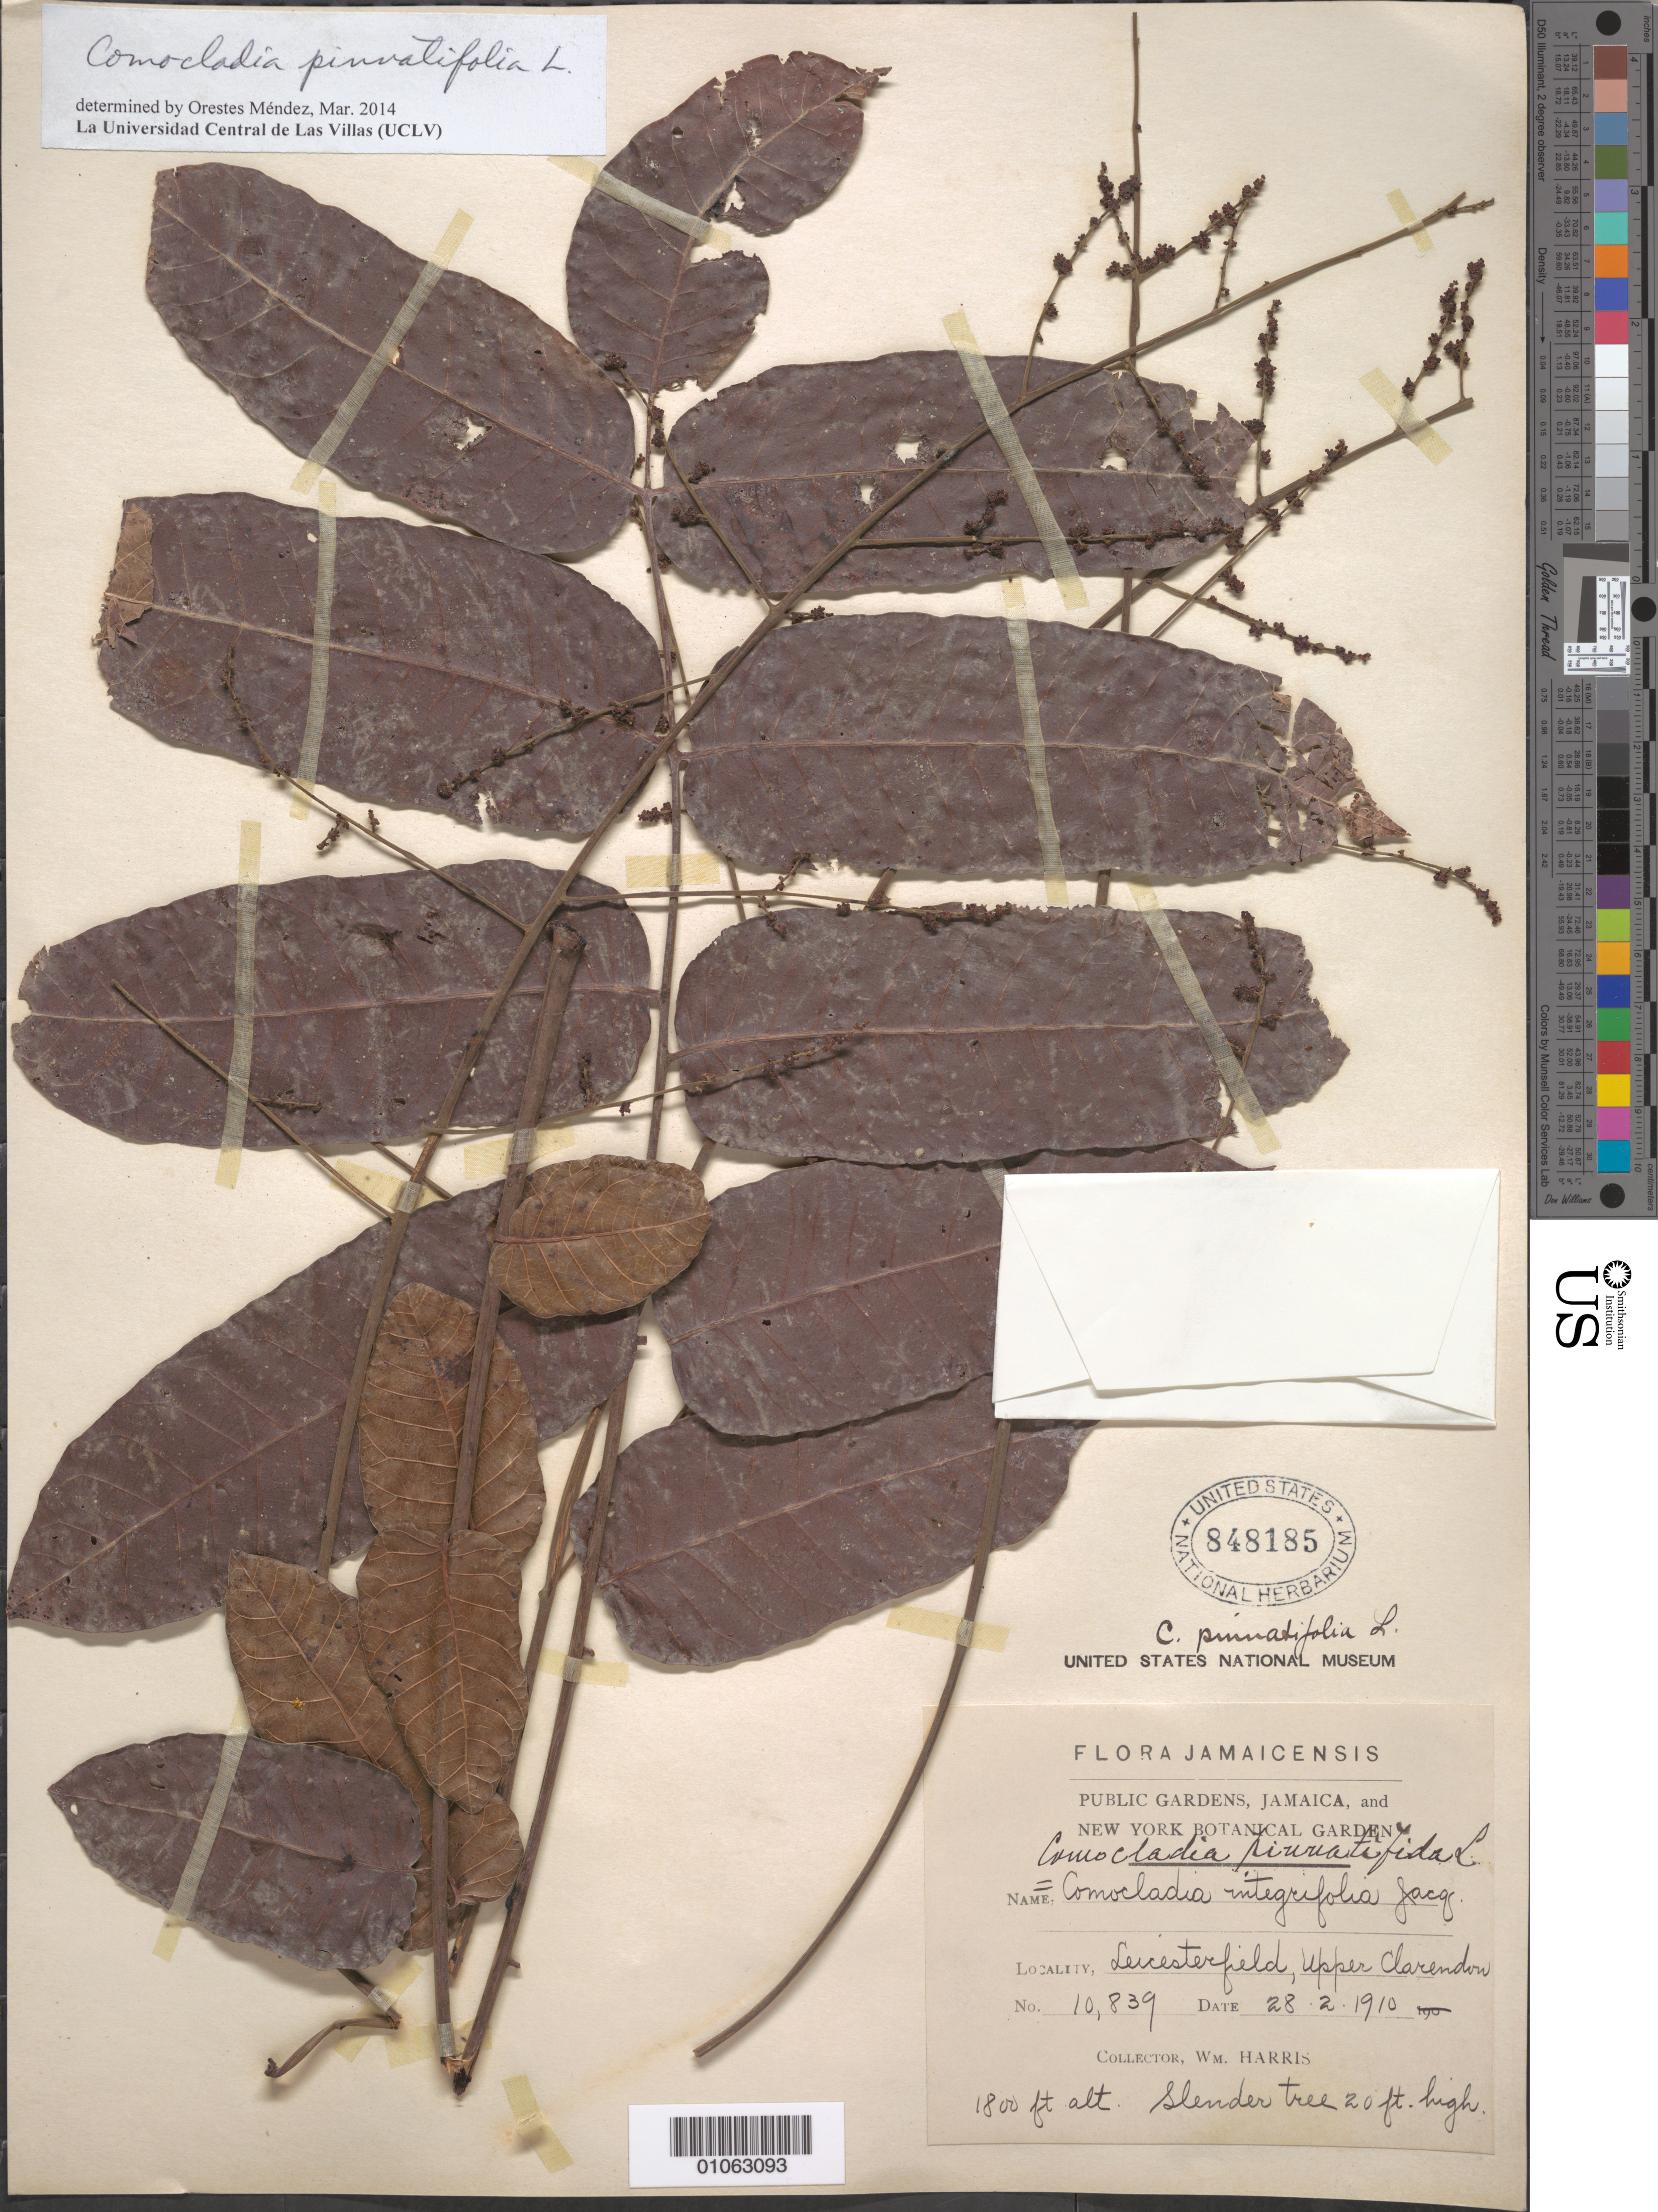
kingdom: Plantae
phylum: Tracheophyta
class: Magnoliopsida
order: Sapindales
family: Anacardiaceae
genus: Comocladia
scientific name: Comocladia pinnatifolia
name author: L.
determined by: Méndez, Orestes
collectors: W. Harris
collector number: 10839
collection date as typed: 28 Feb 1910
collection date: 1910-02-28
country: Jamaica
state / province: Clarendon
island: Jamaica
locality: Leicesterfield, Upper Clarendon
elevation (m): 549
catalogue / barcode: US 848185